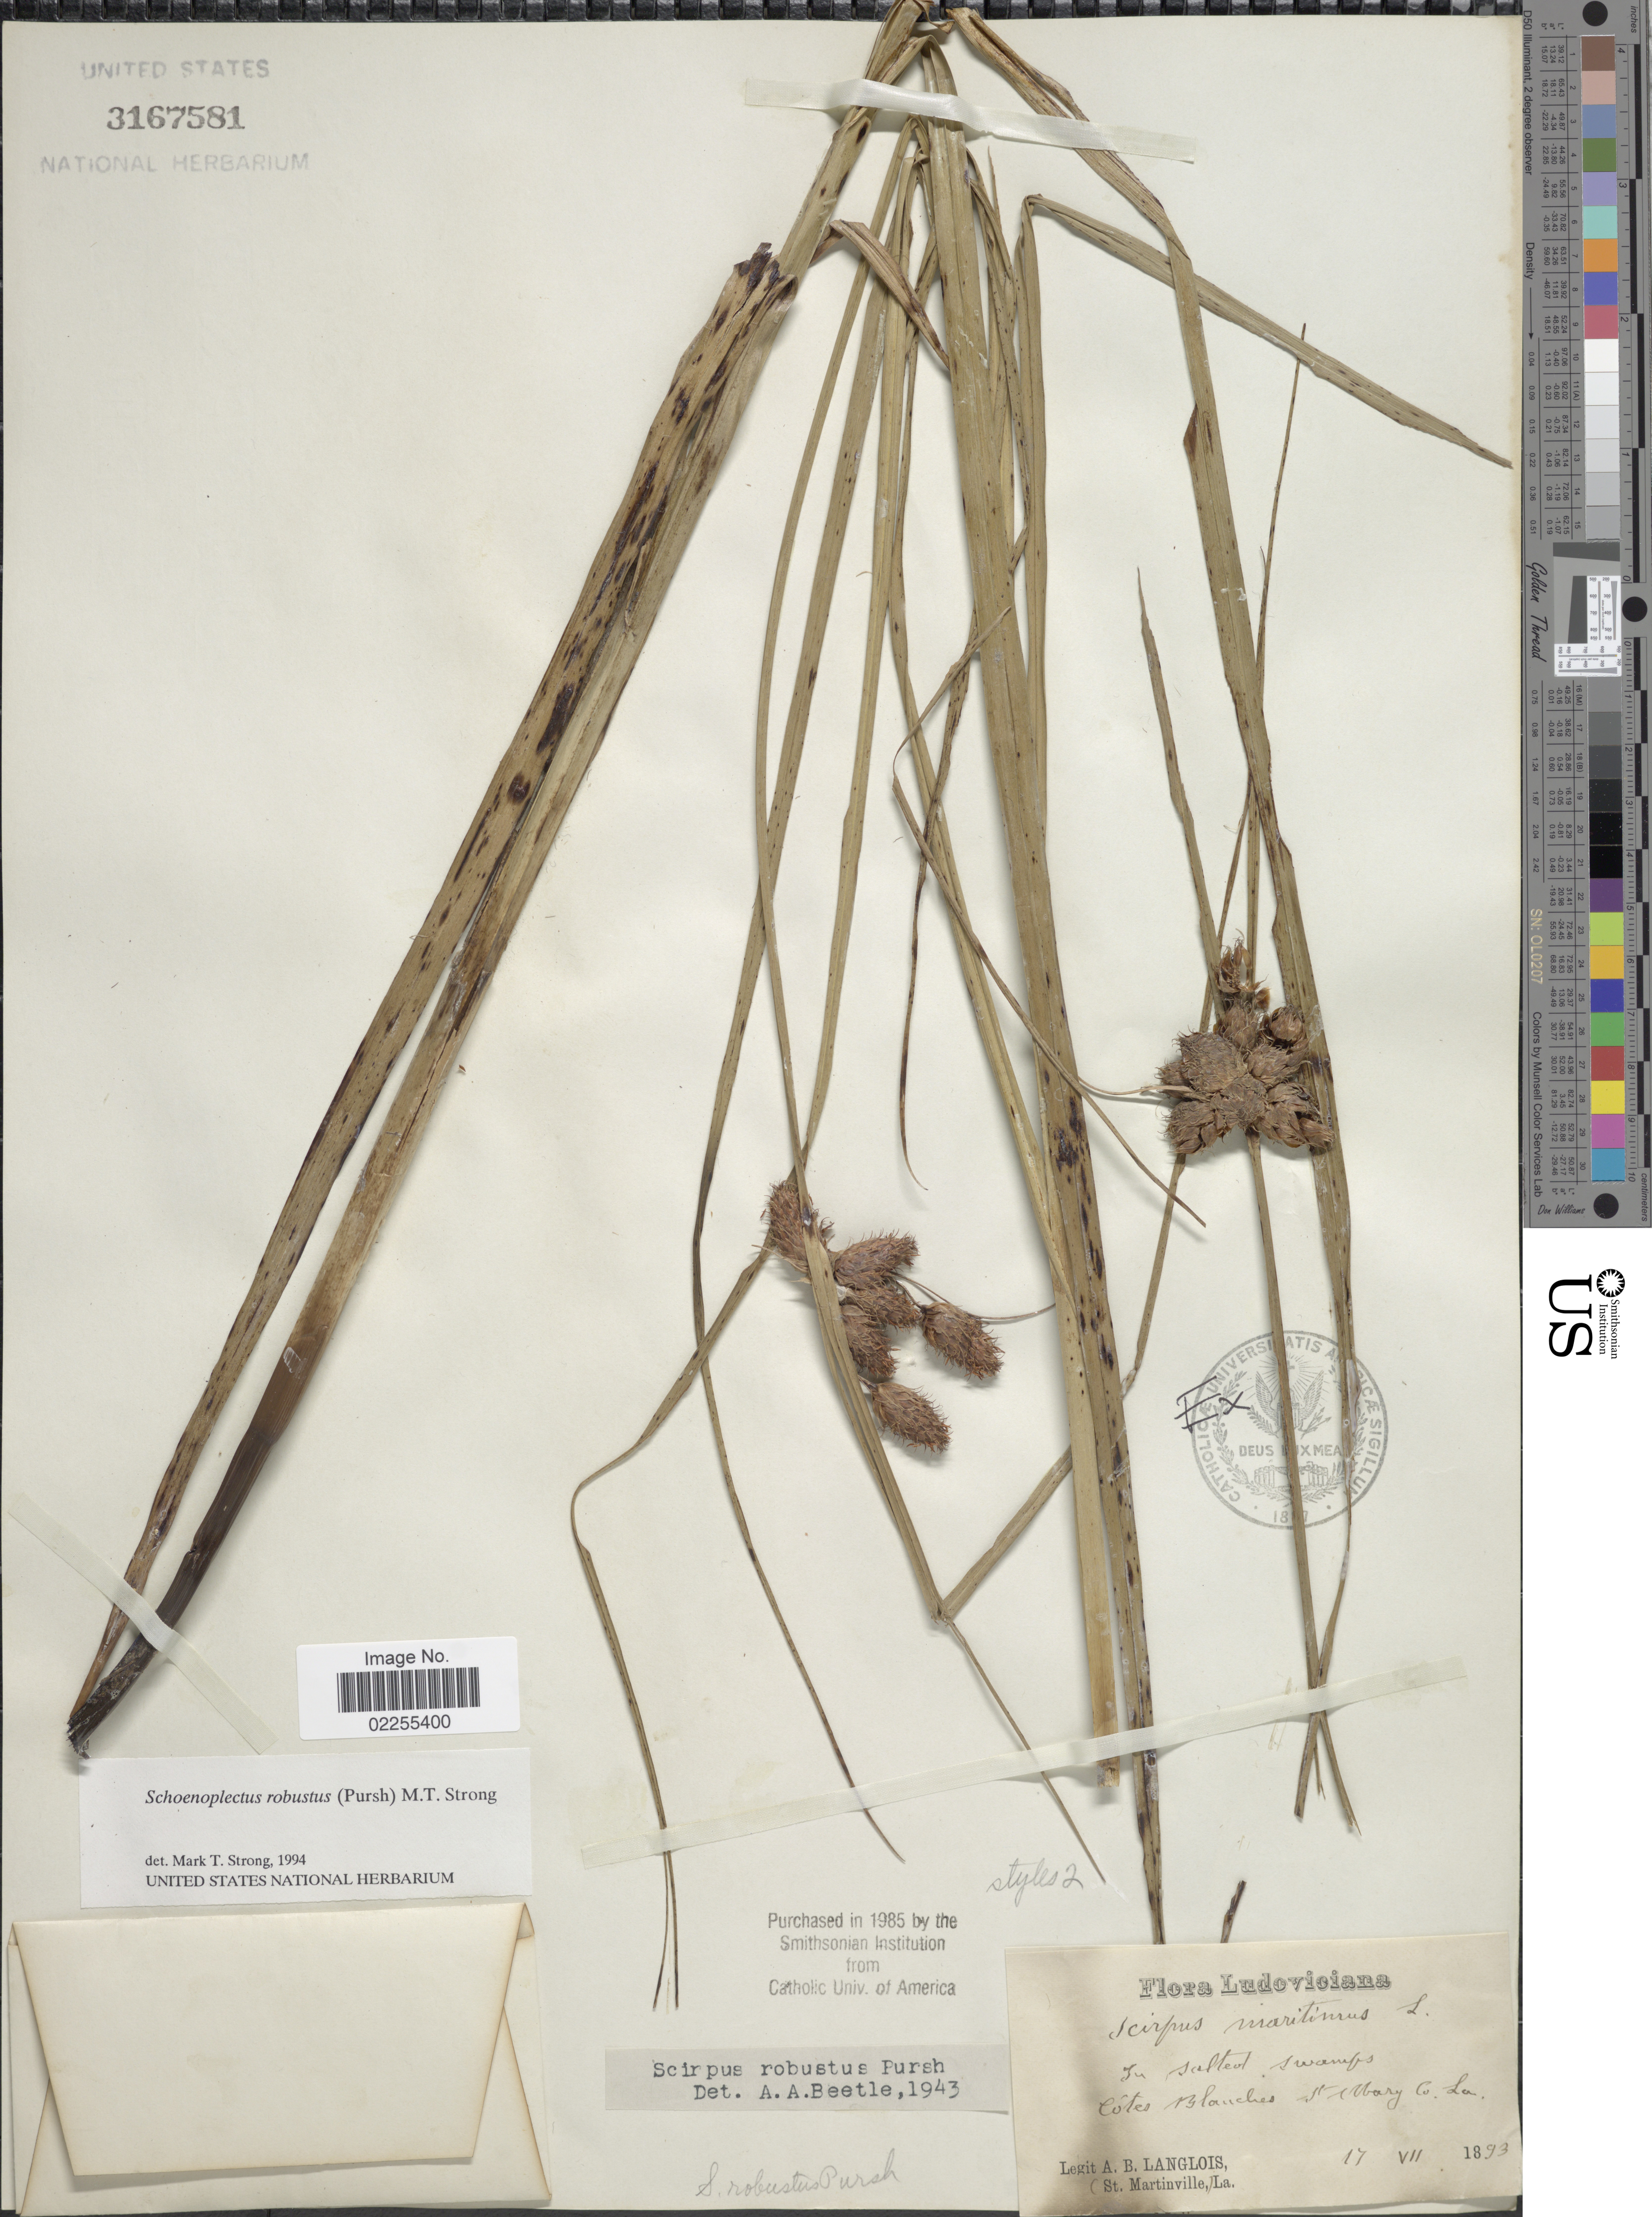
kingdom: Plantae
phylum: Tracheophyta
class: Liliopsida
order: Poales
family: Cyperaceae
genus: Bolboschoenus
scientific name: Bolboschoenus robustus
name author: (Pursh) Soják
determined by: Strong, M. T., (US), Smithsonian Institution - National Museum of Natural History (UNITED STATES)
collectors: A. Langlois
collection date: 1893-07-17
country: United States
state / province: Louisiana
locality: in salted swamps, Cotes Blanches St Mary Co.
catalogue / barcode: US 3167581